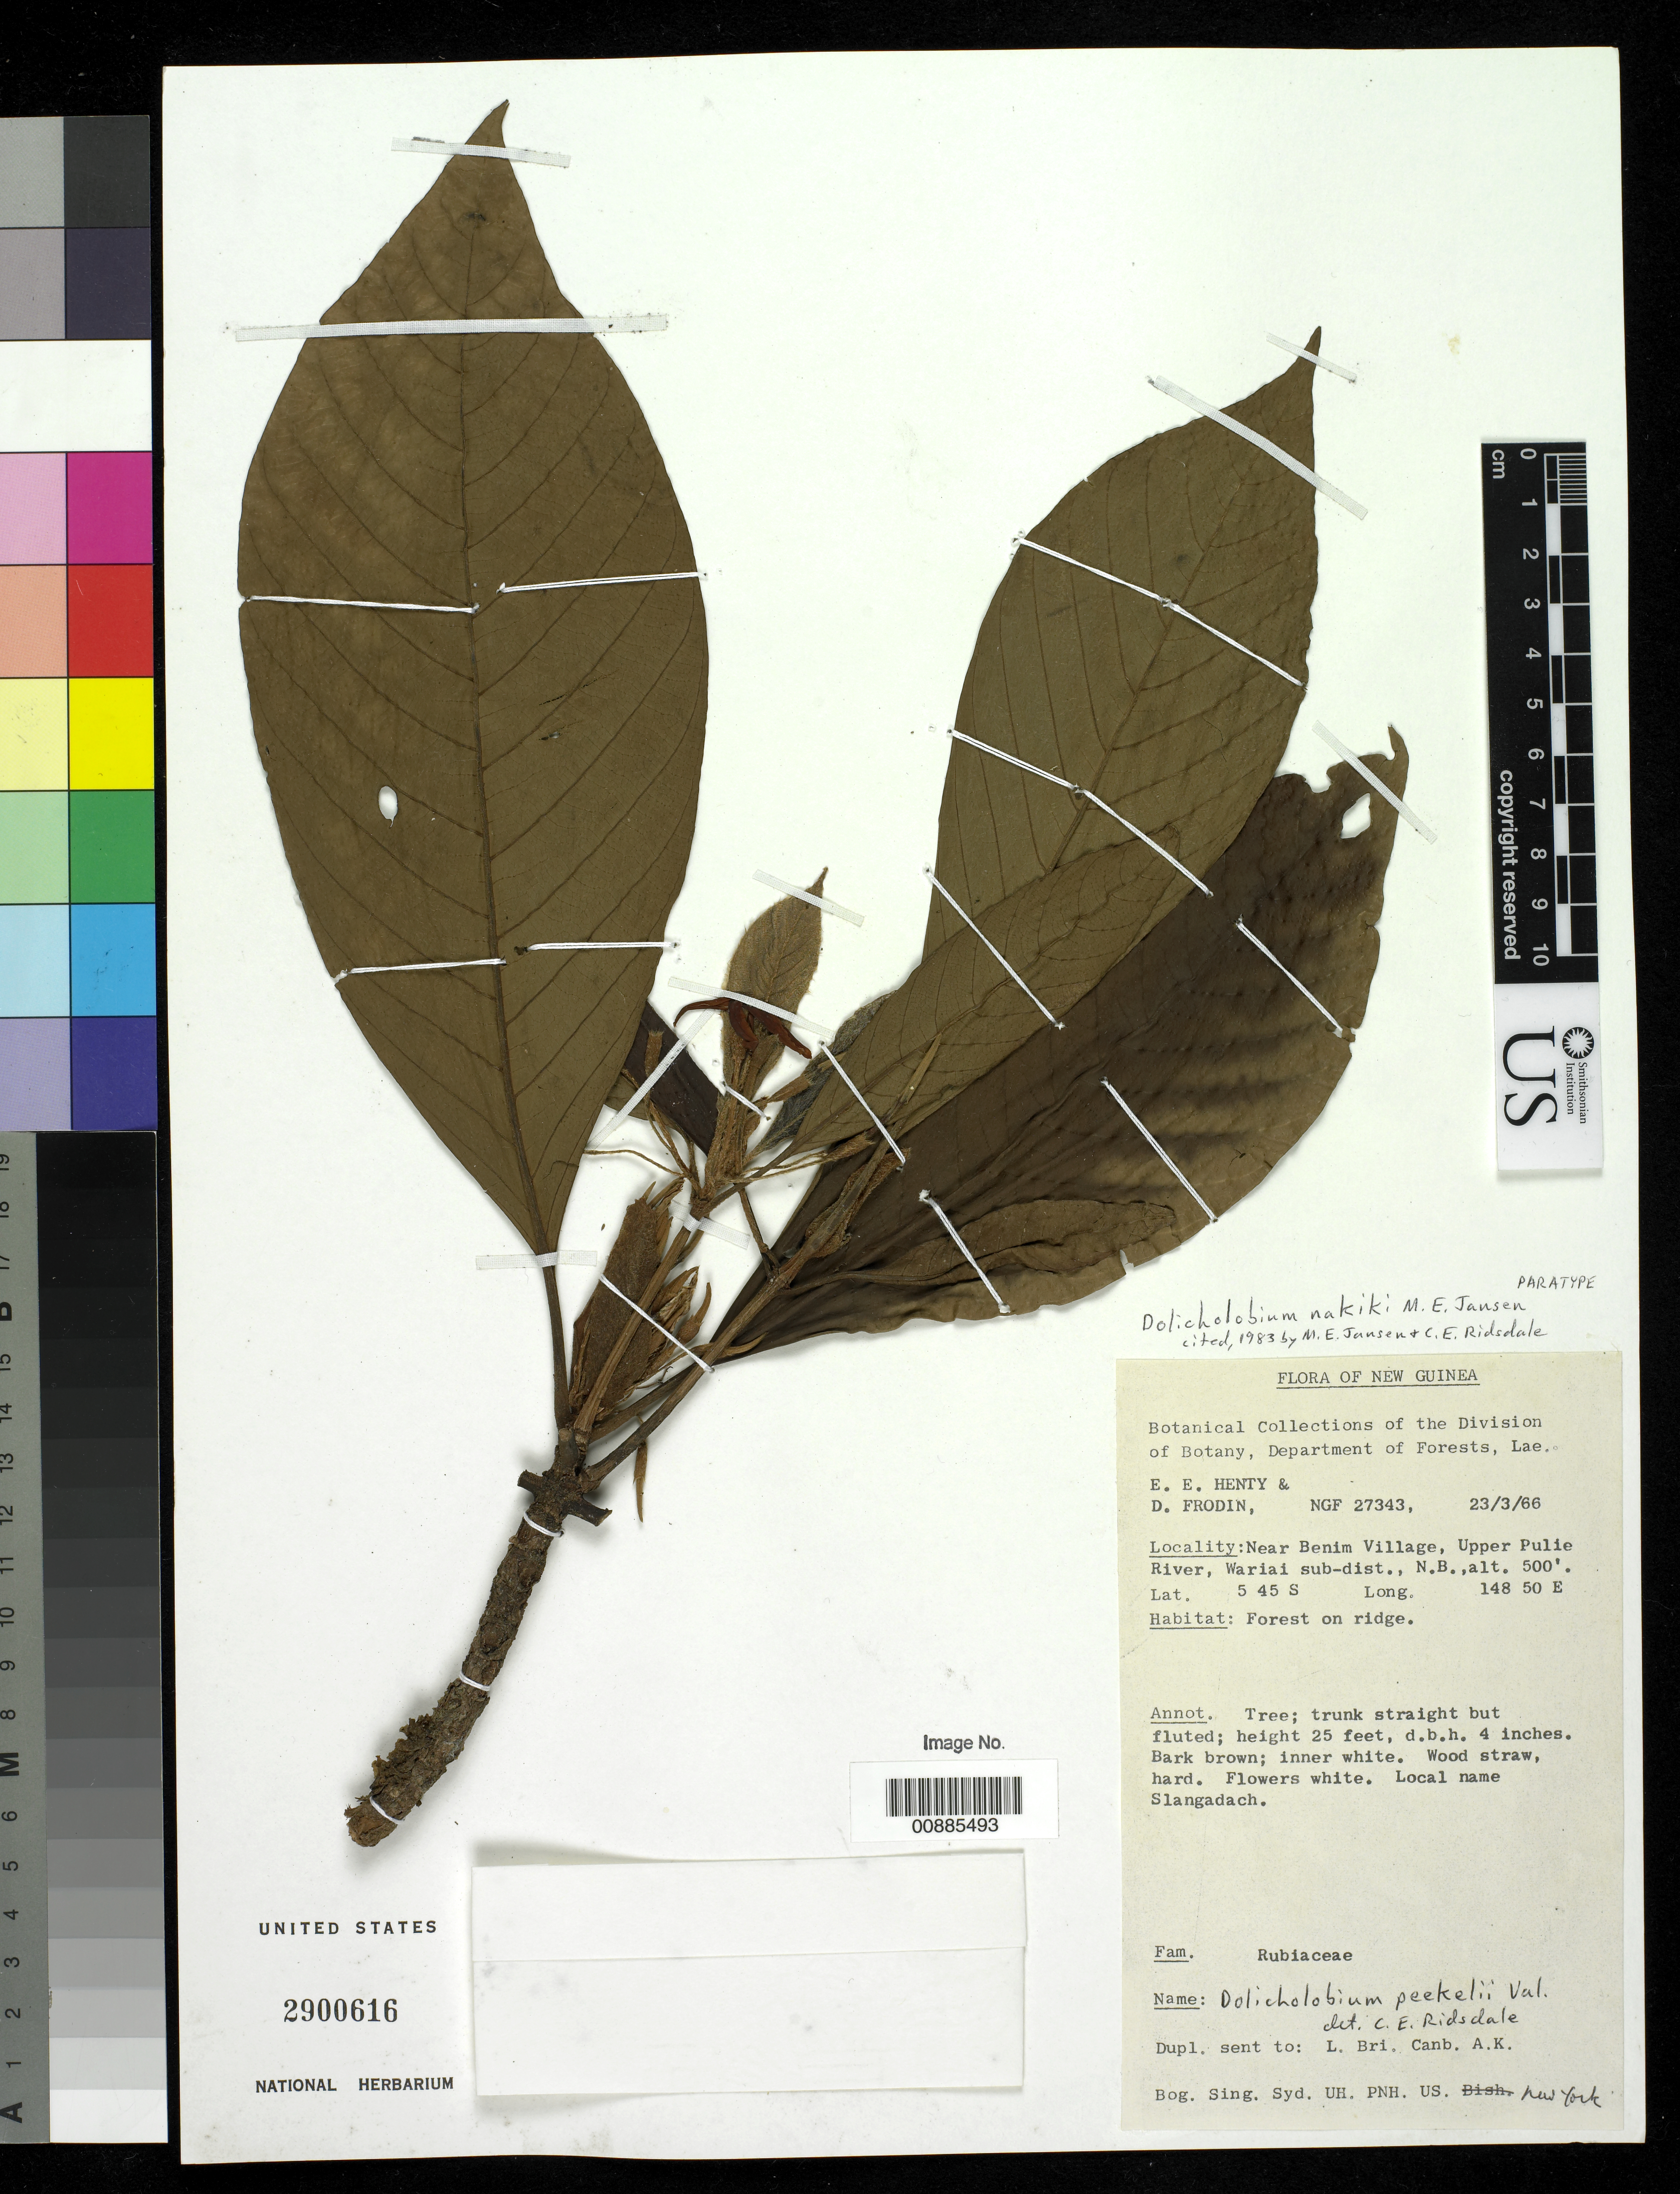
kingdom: Plantae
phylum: Tracheophyta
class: Magnoliopsida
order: Gentianales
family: Rubiaceae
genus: Dolicholobium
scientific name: Dolicholobium nakiki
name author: M. E. Jansen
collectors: A. Gibot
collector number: NGF 27343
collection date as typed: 12 Oct 1966 or 10 Dec 1966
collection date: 1966-10-12 or 1966-12-10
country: Malaysia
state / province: Sabah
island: Borneo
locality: Kinabalu Sabah National Park Mile 35 Ranau Road, Kiau trail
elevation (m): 1722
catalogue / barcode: US 2900616